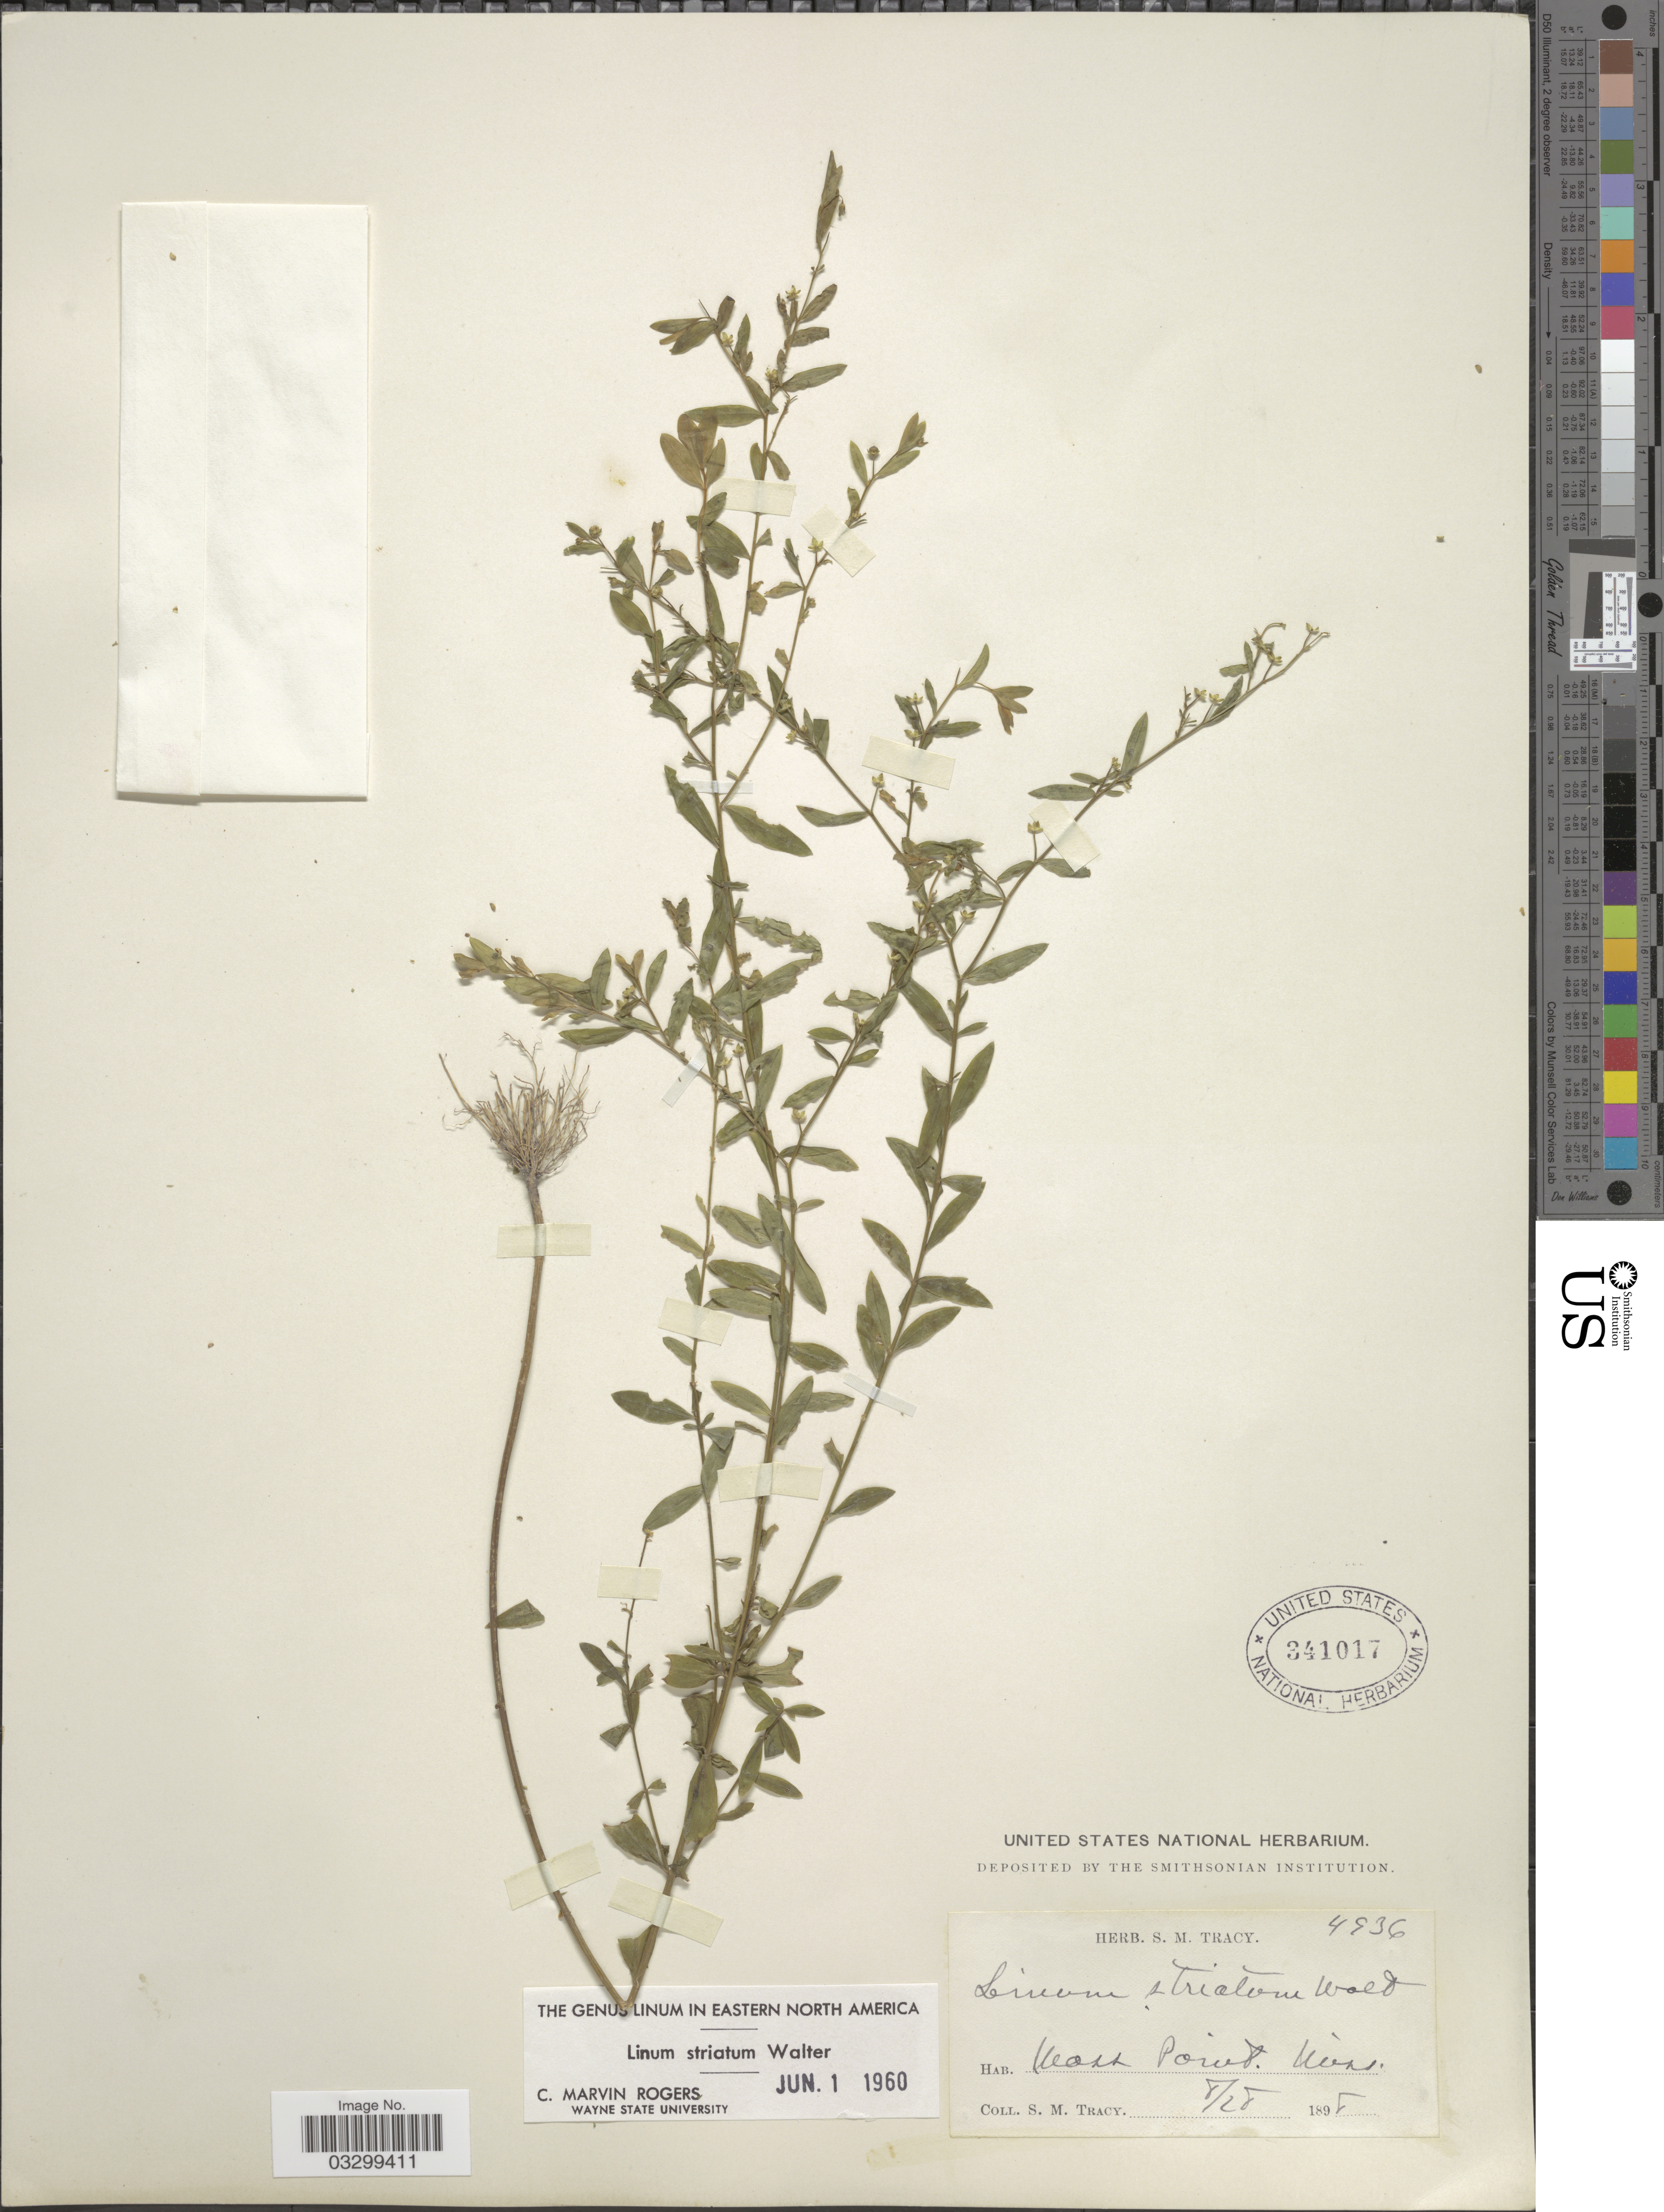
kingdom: Plantae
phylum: Tracheophyta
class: Magnoliopsida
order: Malpighiales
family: Linaceae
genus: Linum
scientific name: Linum striatum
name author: Walter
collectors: S. M. Tracy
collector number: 4936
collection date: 1898-08-28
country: United States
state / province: Mississippi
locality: Mass Point.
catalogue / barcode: US 341017